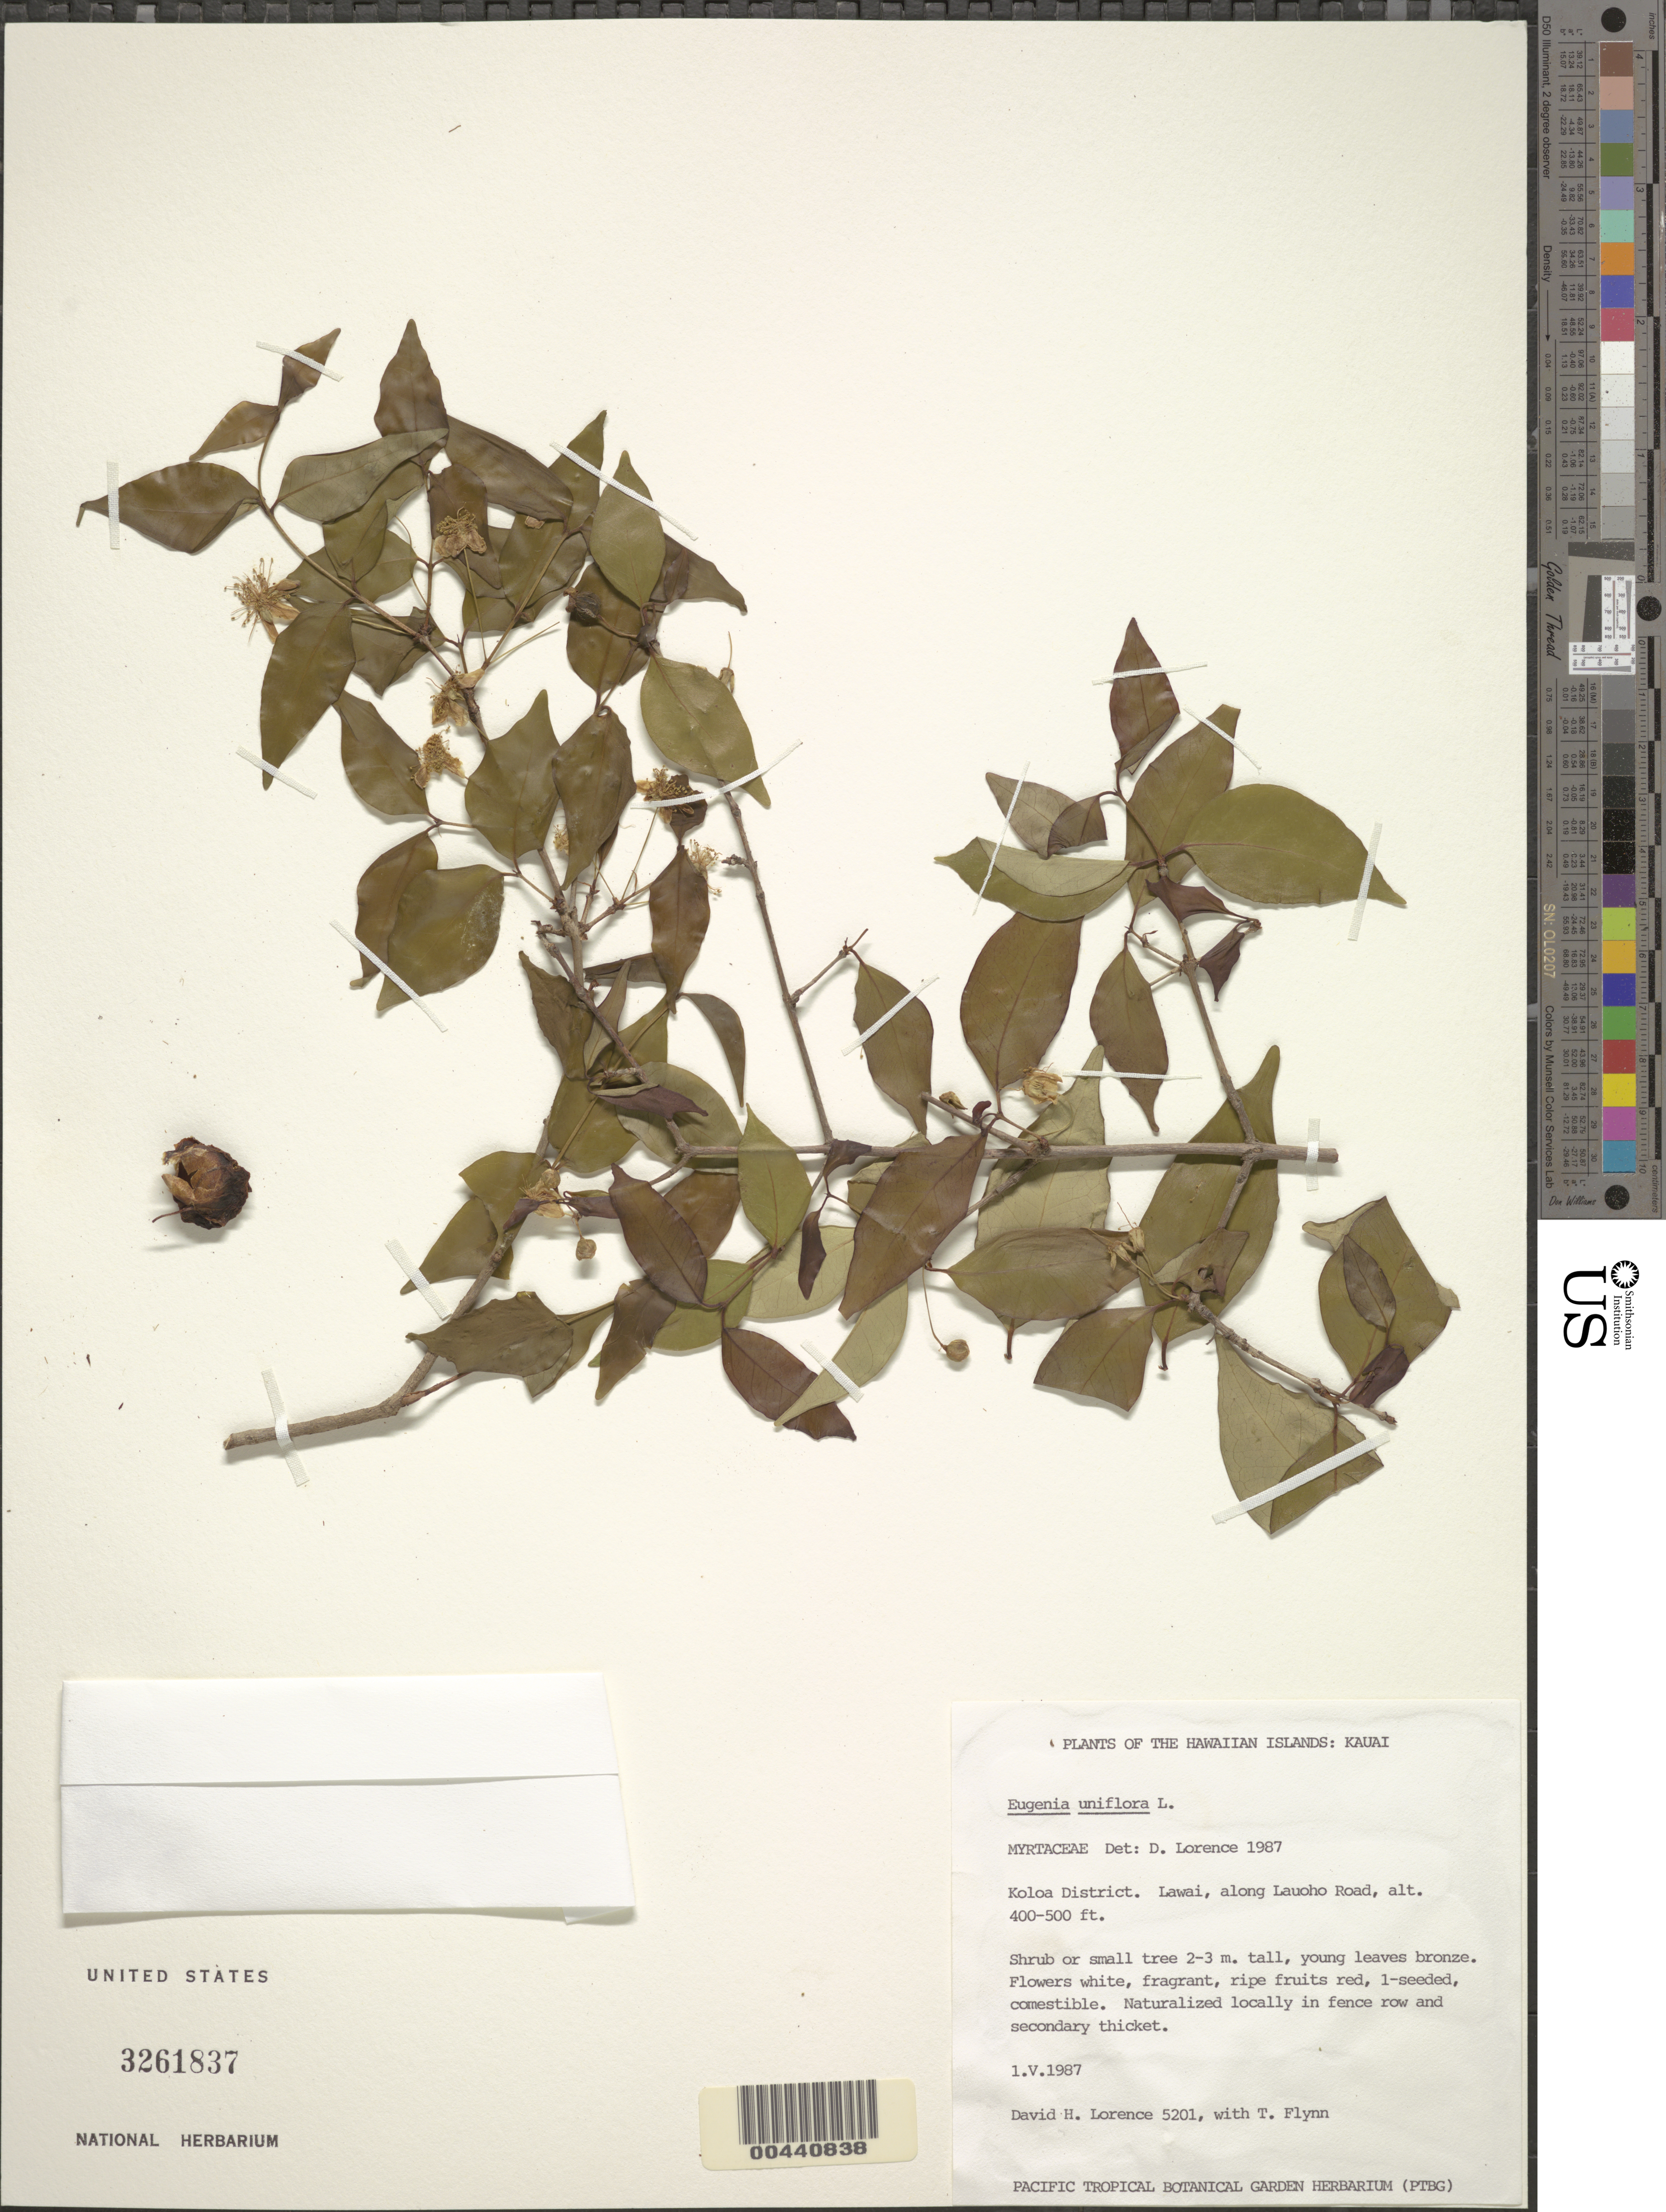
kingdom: Plantae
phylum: Tracheophyta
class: Magnoliopsida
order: Myrtales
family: Myrtaceae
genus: Eugenia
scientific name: Eugenia uniflora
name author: L.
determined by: Lorence, David H., (PTBG), National Tropical Botanical Garden (UNITED STATES)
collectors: D. Lorence & T. W. Flynn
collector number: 5201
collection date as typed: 1 May 1987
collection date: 1987-05-01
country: United States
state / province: Hawaii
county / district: Kauai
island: Kaua'i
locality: Koloa District, Lawai, along Lauoho Road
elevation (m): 122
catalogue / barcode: US 3261837